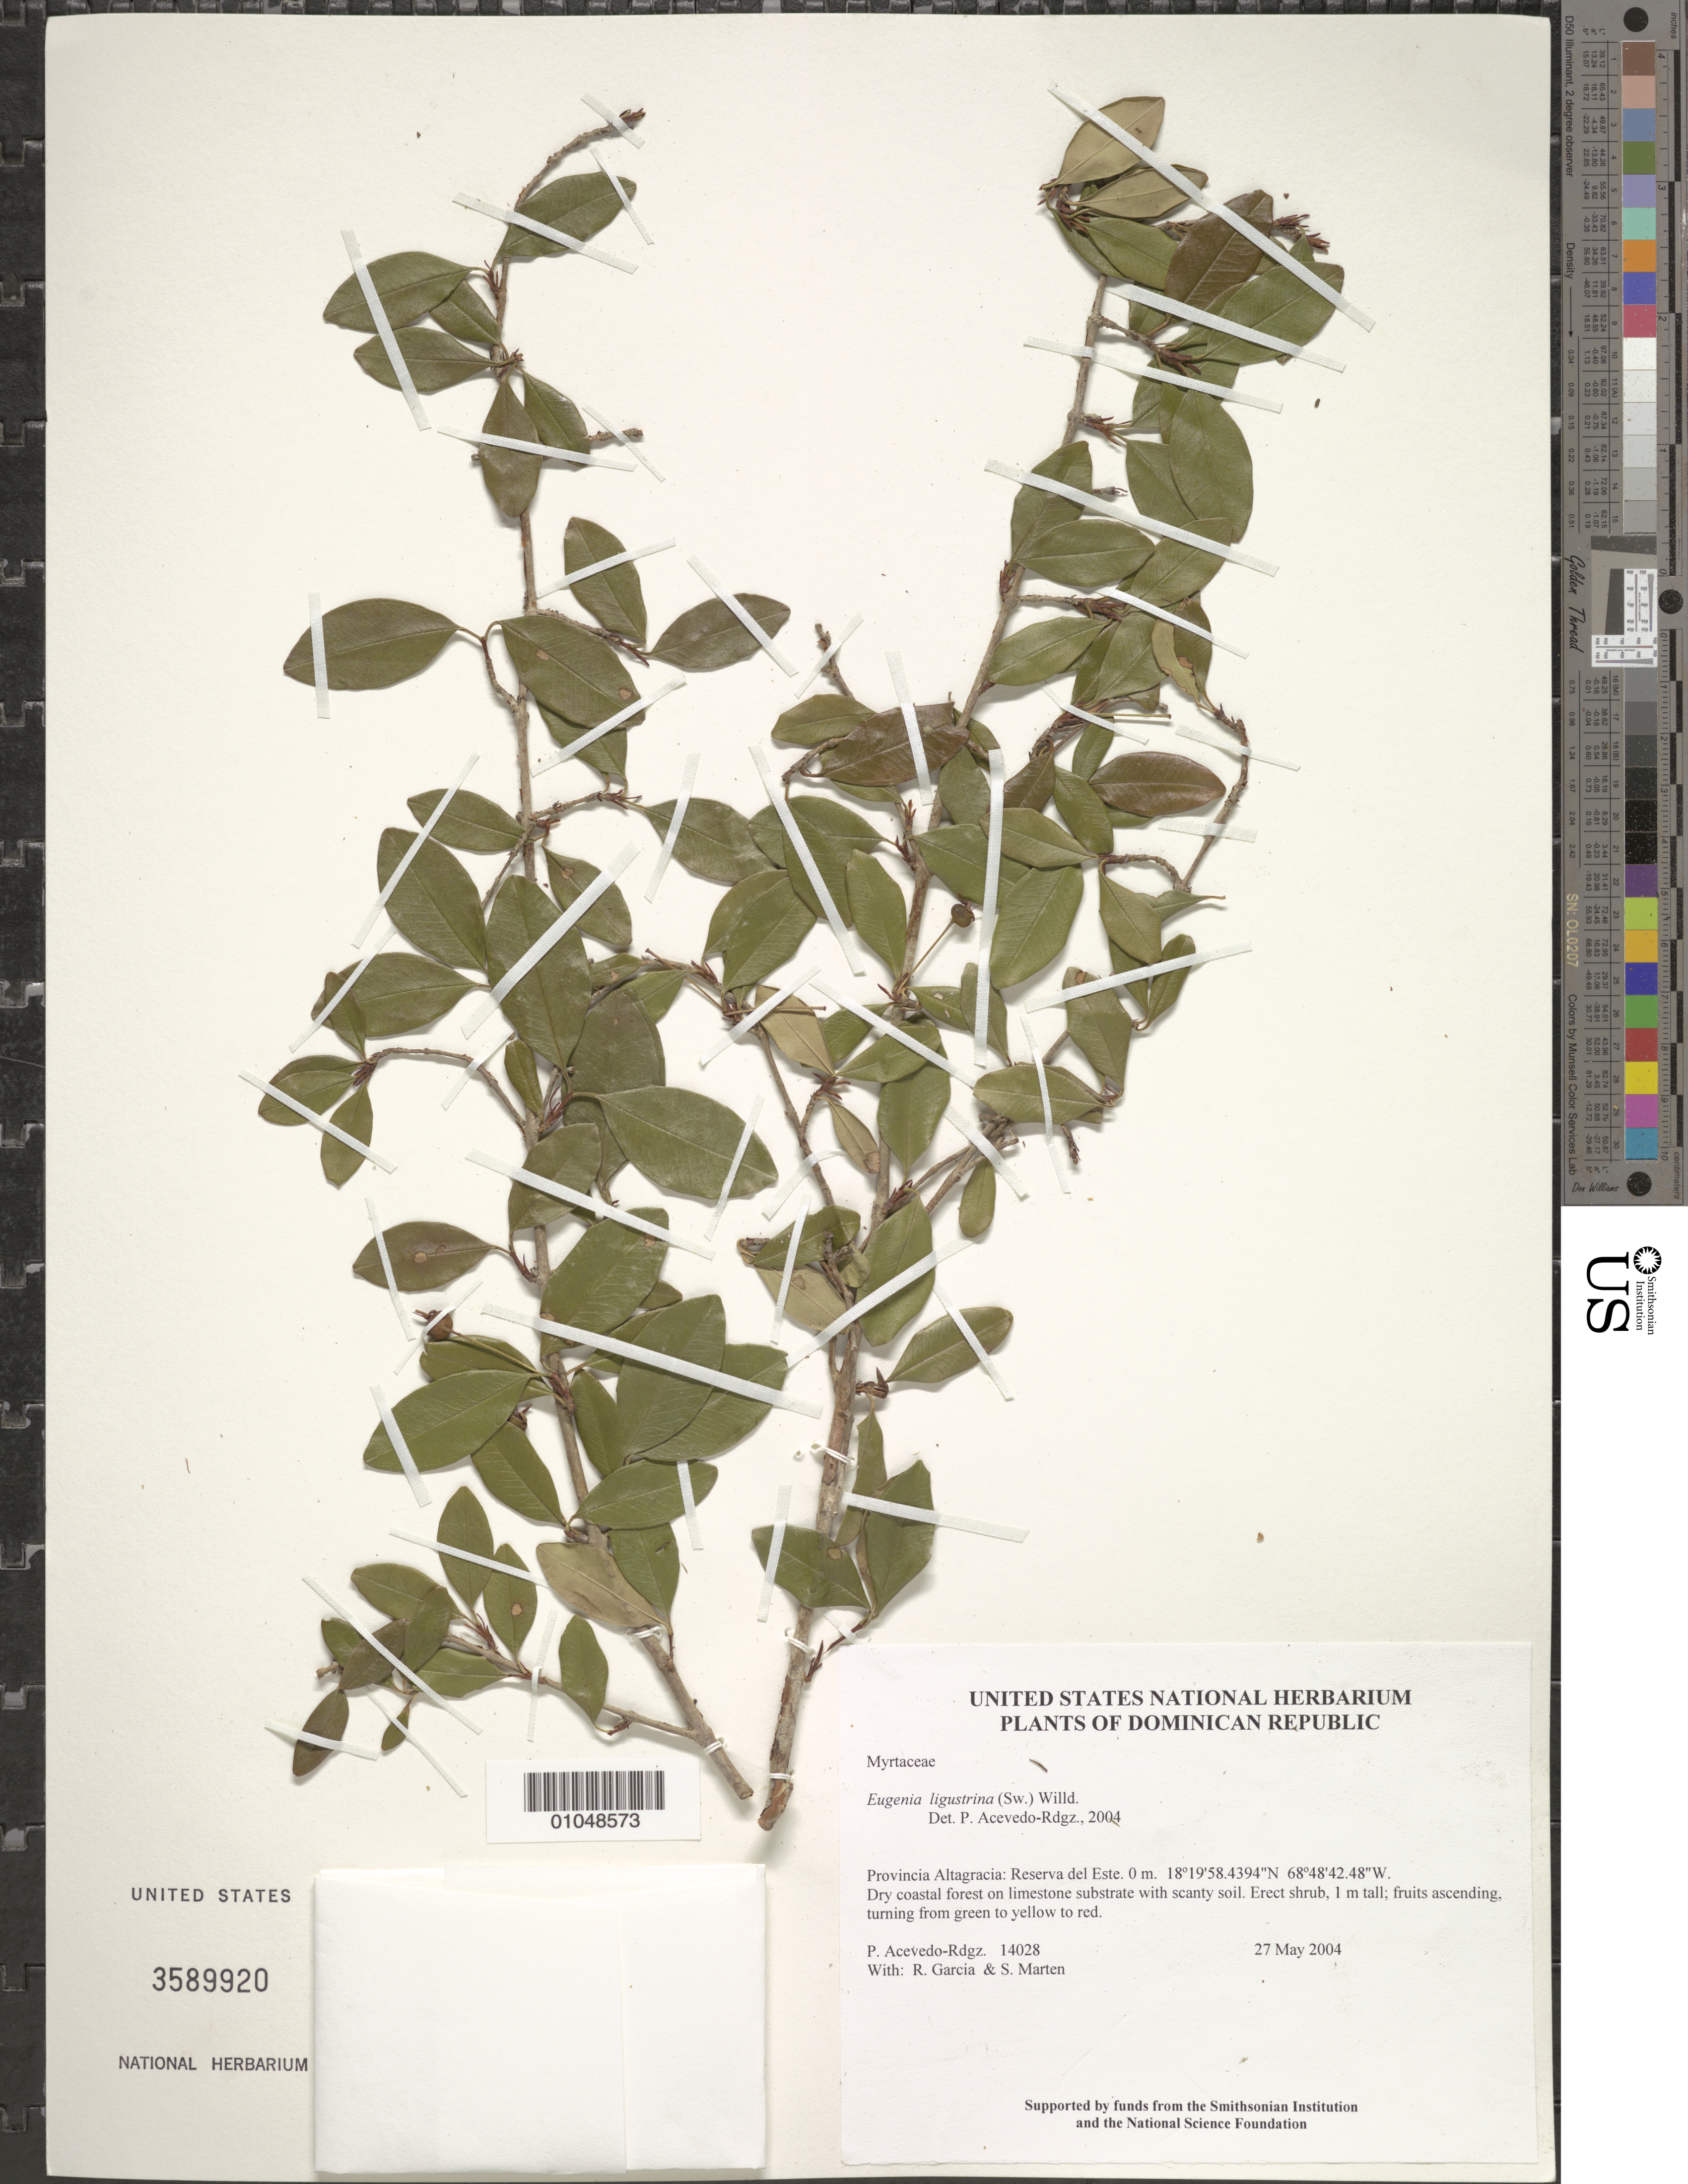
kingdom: Plantae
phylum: Tracheophyta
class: Magnoliopsida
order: Myrtales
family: Myrtaceae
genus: Eugenia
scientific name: Eugenia ligustrina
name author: (Sw.) Willd.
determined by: Acevedo-Rodríguez, P., (BOT), Smithsonian Institution - National Museum of Natural History (UNITED STATES)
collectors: P. Acevedo-Rodr., R. G. García & S. Marten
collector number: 14028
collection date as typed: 27 May 2004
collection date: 2004-05-27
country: Dominican Republic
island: Hispaniola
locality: Provincia Altagracia: Reserva del Este.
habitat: Dry coastal forest on limestone substrate with scanty soil.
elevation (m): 0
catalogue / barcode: US 3589920